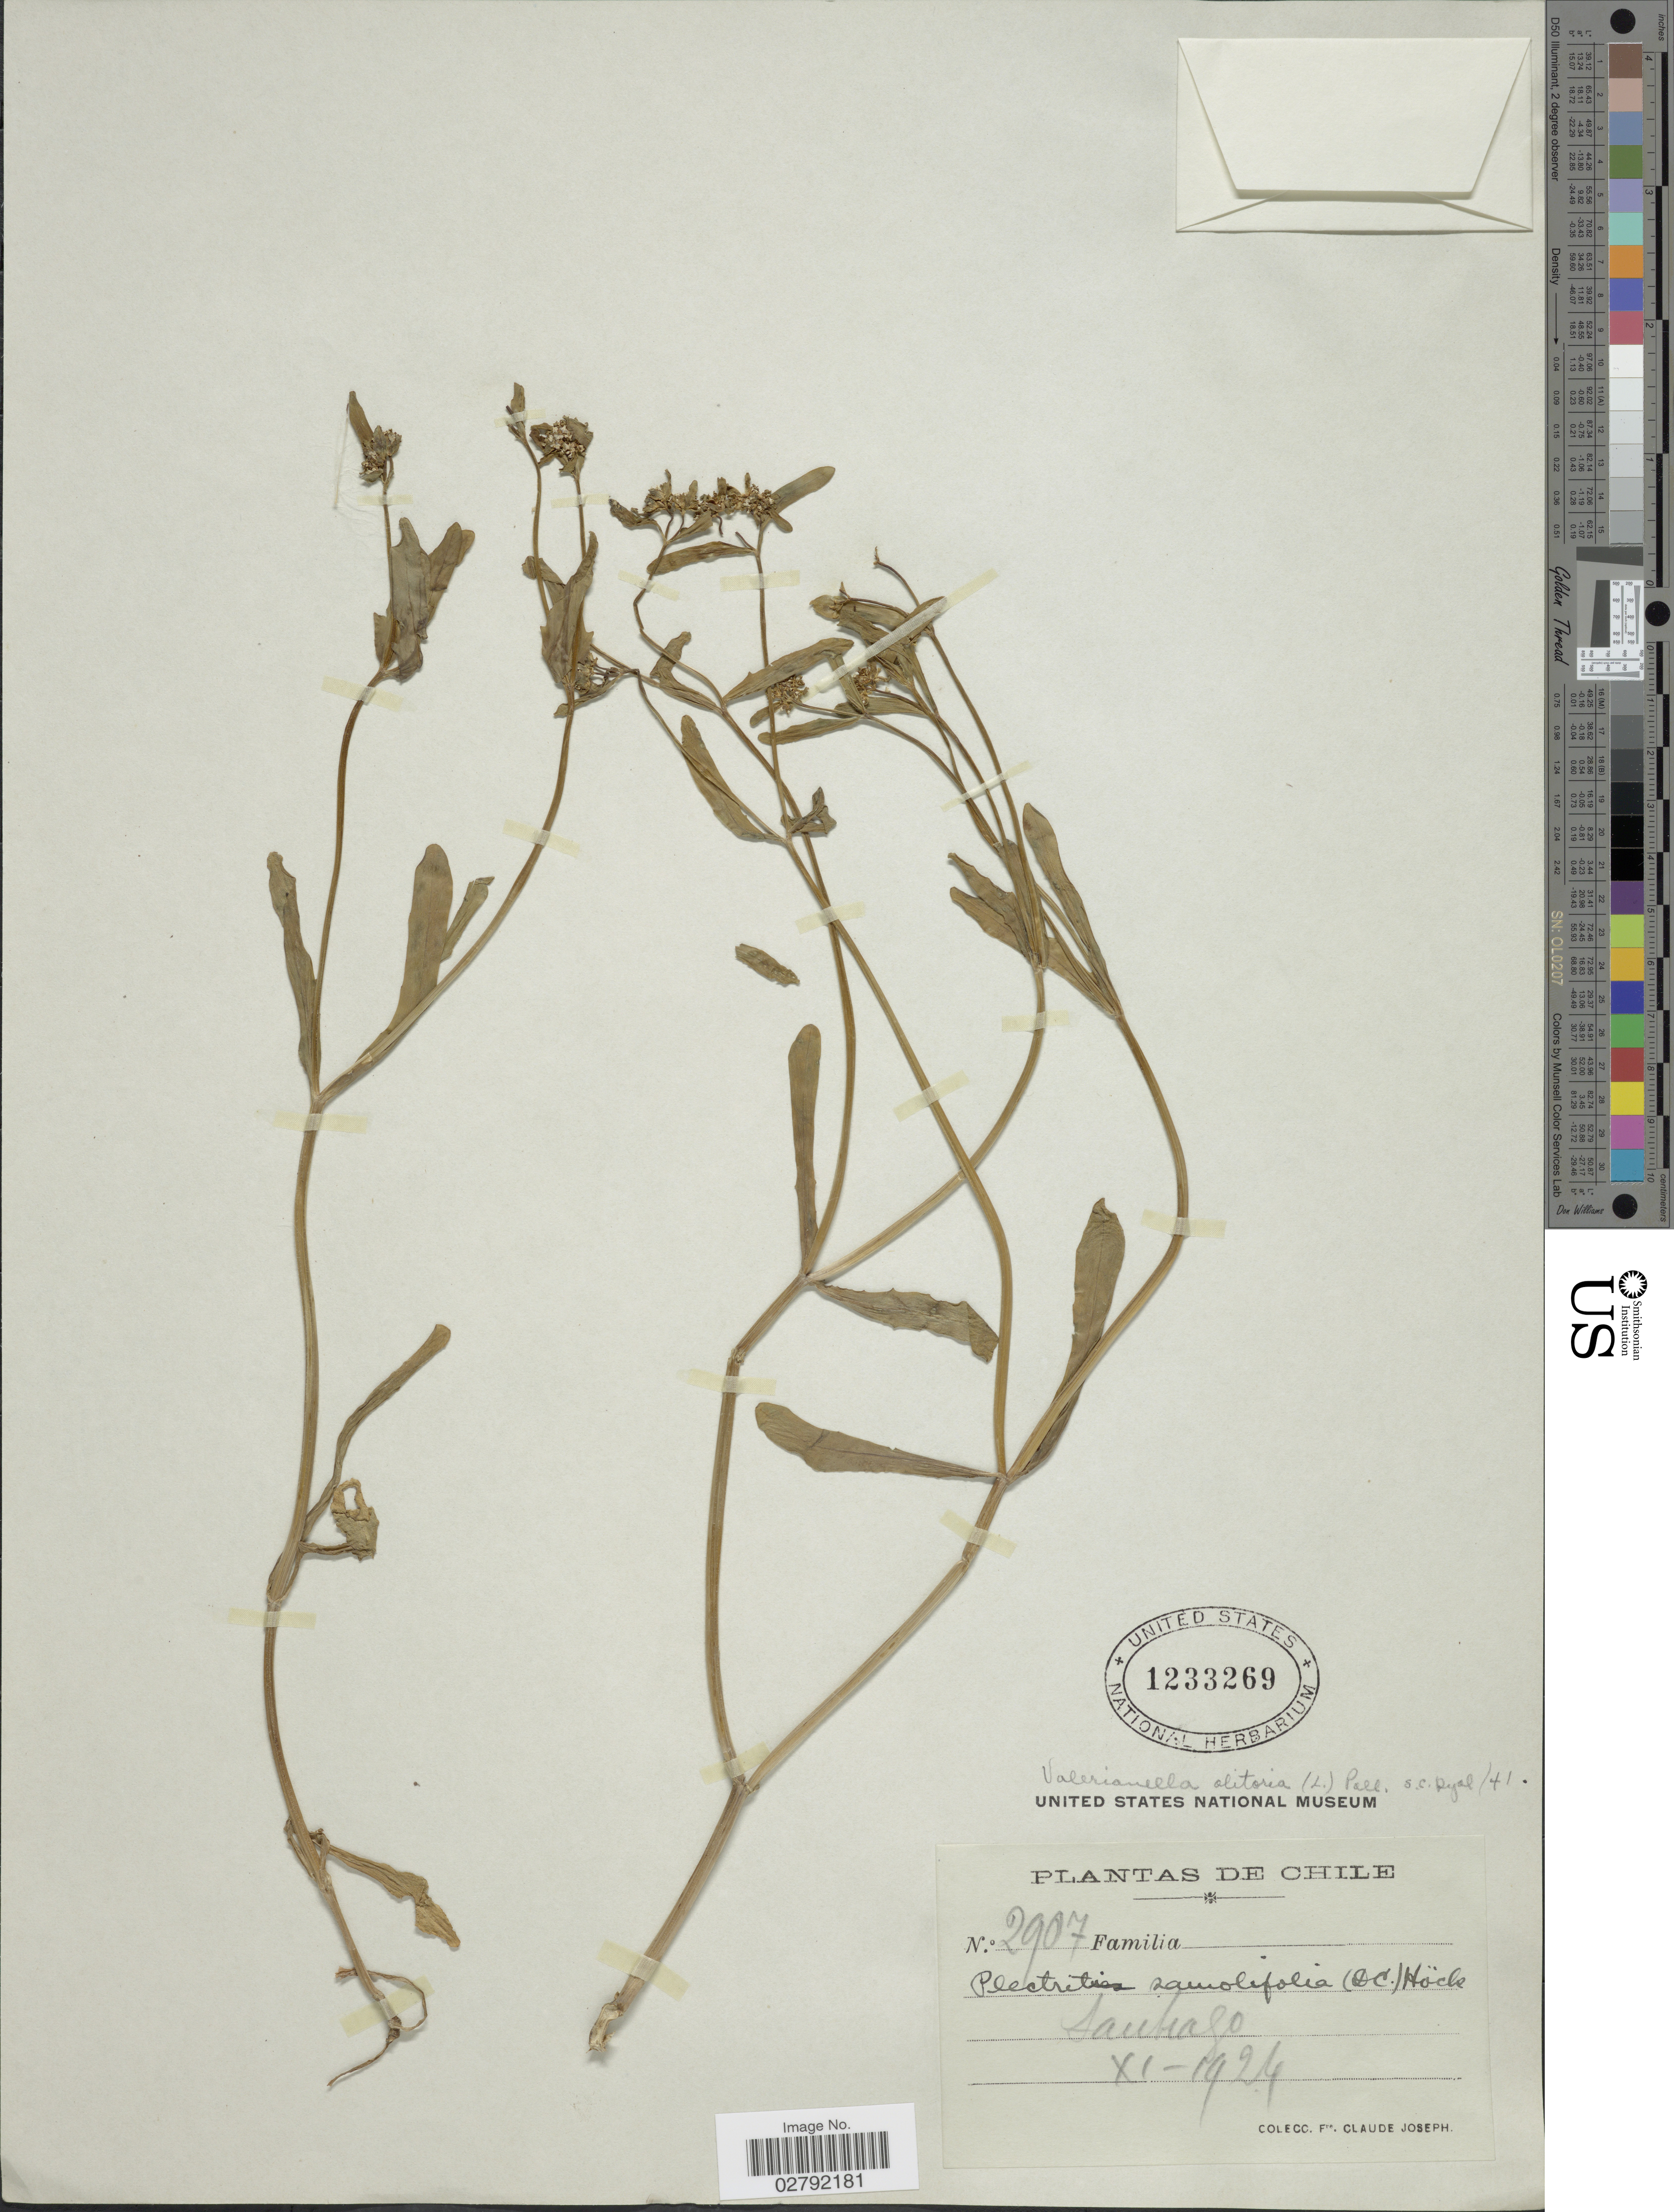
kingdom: Plantae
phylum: Tracheophyta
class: Magnoliopsida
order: Dipsacales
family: Caprifoliaceae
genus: Valerianella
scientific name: Valerianella olitoria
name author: (L.) Pollich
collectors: Bro. Claude-Joseph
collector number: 2907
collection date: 1924-11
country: Chile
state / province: Región Metropolitana (RM)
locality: Santiago.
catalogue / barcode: US 1233269